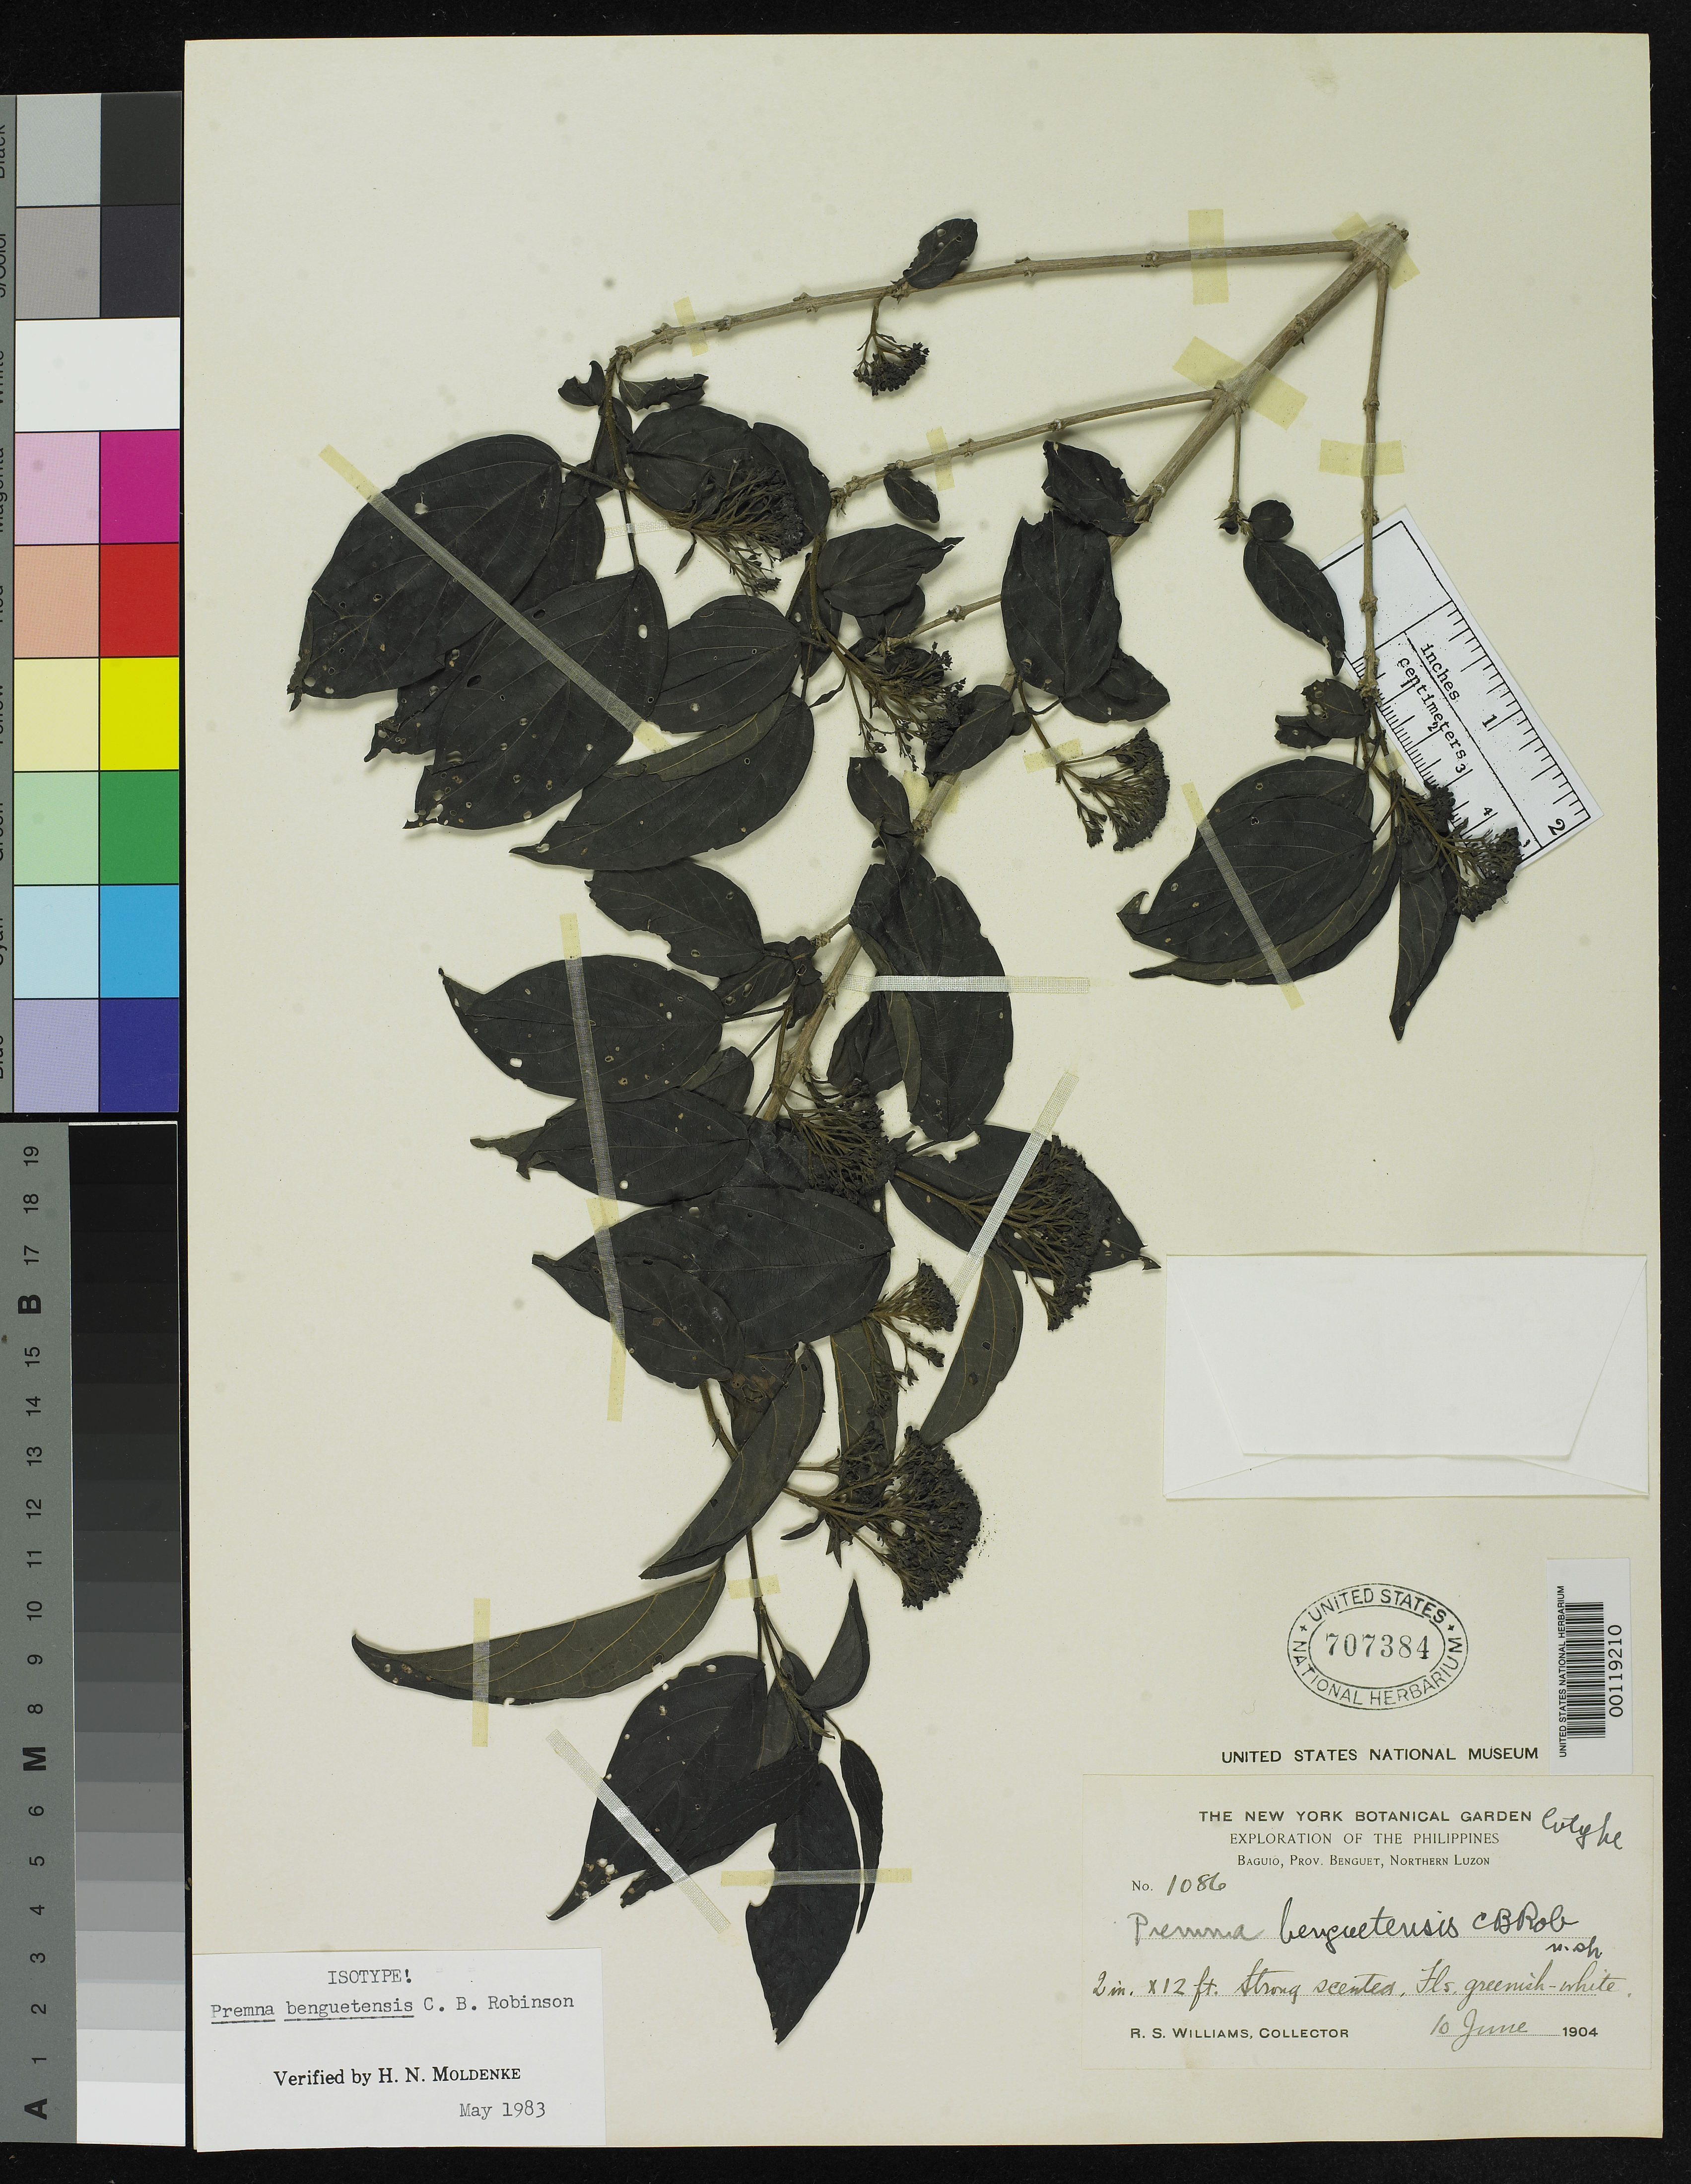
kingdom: Plantae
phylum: Tracheophyta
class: Magnoliopsida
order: Lamiales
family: Lamiaceae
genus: Premna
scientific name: Premna benguetensis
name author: C.B. Rob.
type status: Isosyntype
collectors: R. S. Williams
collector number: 1086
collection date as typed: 10 Jun 1904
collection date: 1904-06-10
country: Philippines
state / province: Cordillera (Administrative Region)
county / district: Benguet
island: Luzon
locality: Baguio.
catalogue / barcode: US 707384